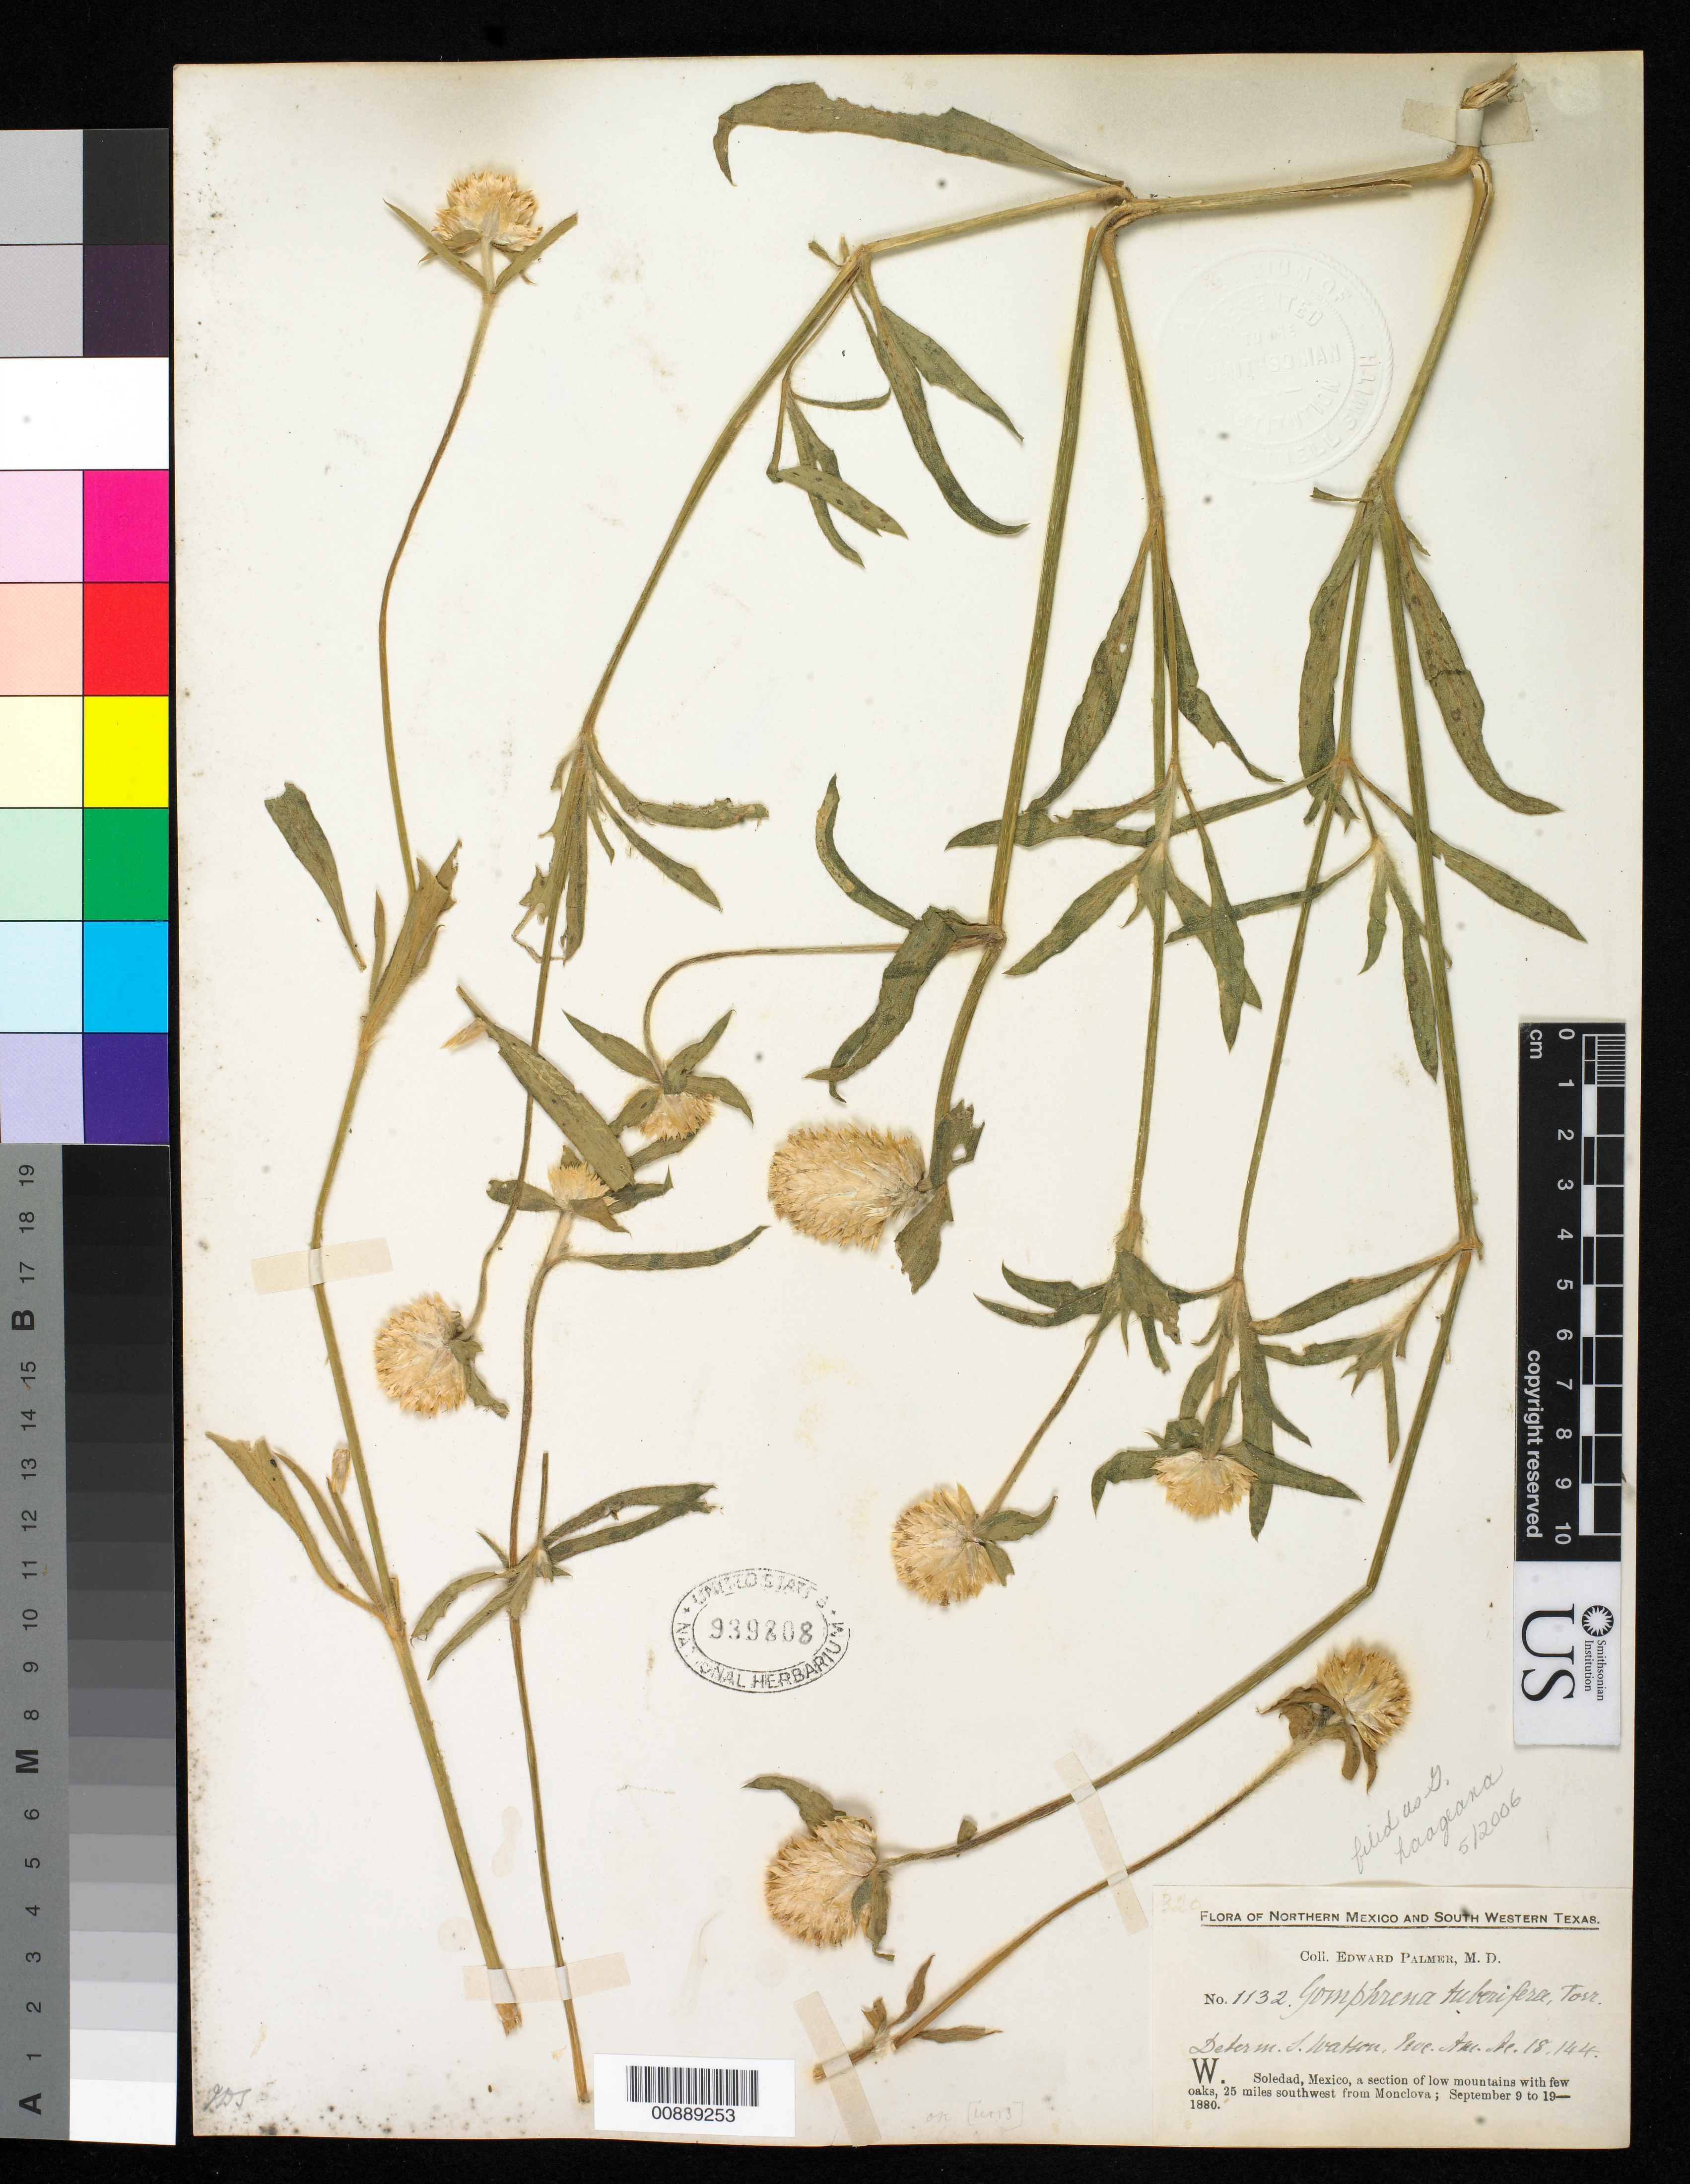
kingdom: Plantae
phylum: Tracheophyta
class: Magnoliopsida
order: Caryophyllales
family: Amaranthaceae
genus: Gomphrena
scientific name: Gomphrena haageana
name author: Klotzsch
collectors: E. Palmer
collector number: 1132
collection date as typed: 09 Sep 1880 to 19 Sep 1880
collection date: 1880-09-09/1880-09-19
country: Mexico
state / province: Coahuila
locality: W. Soledad, 25 miles southwest from Monclova, Coahuila.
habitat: A section of low mountains with few oaks.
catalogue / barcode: US 939808